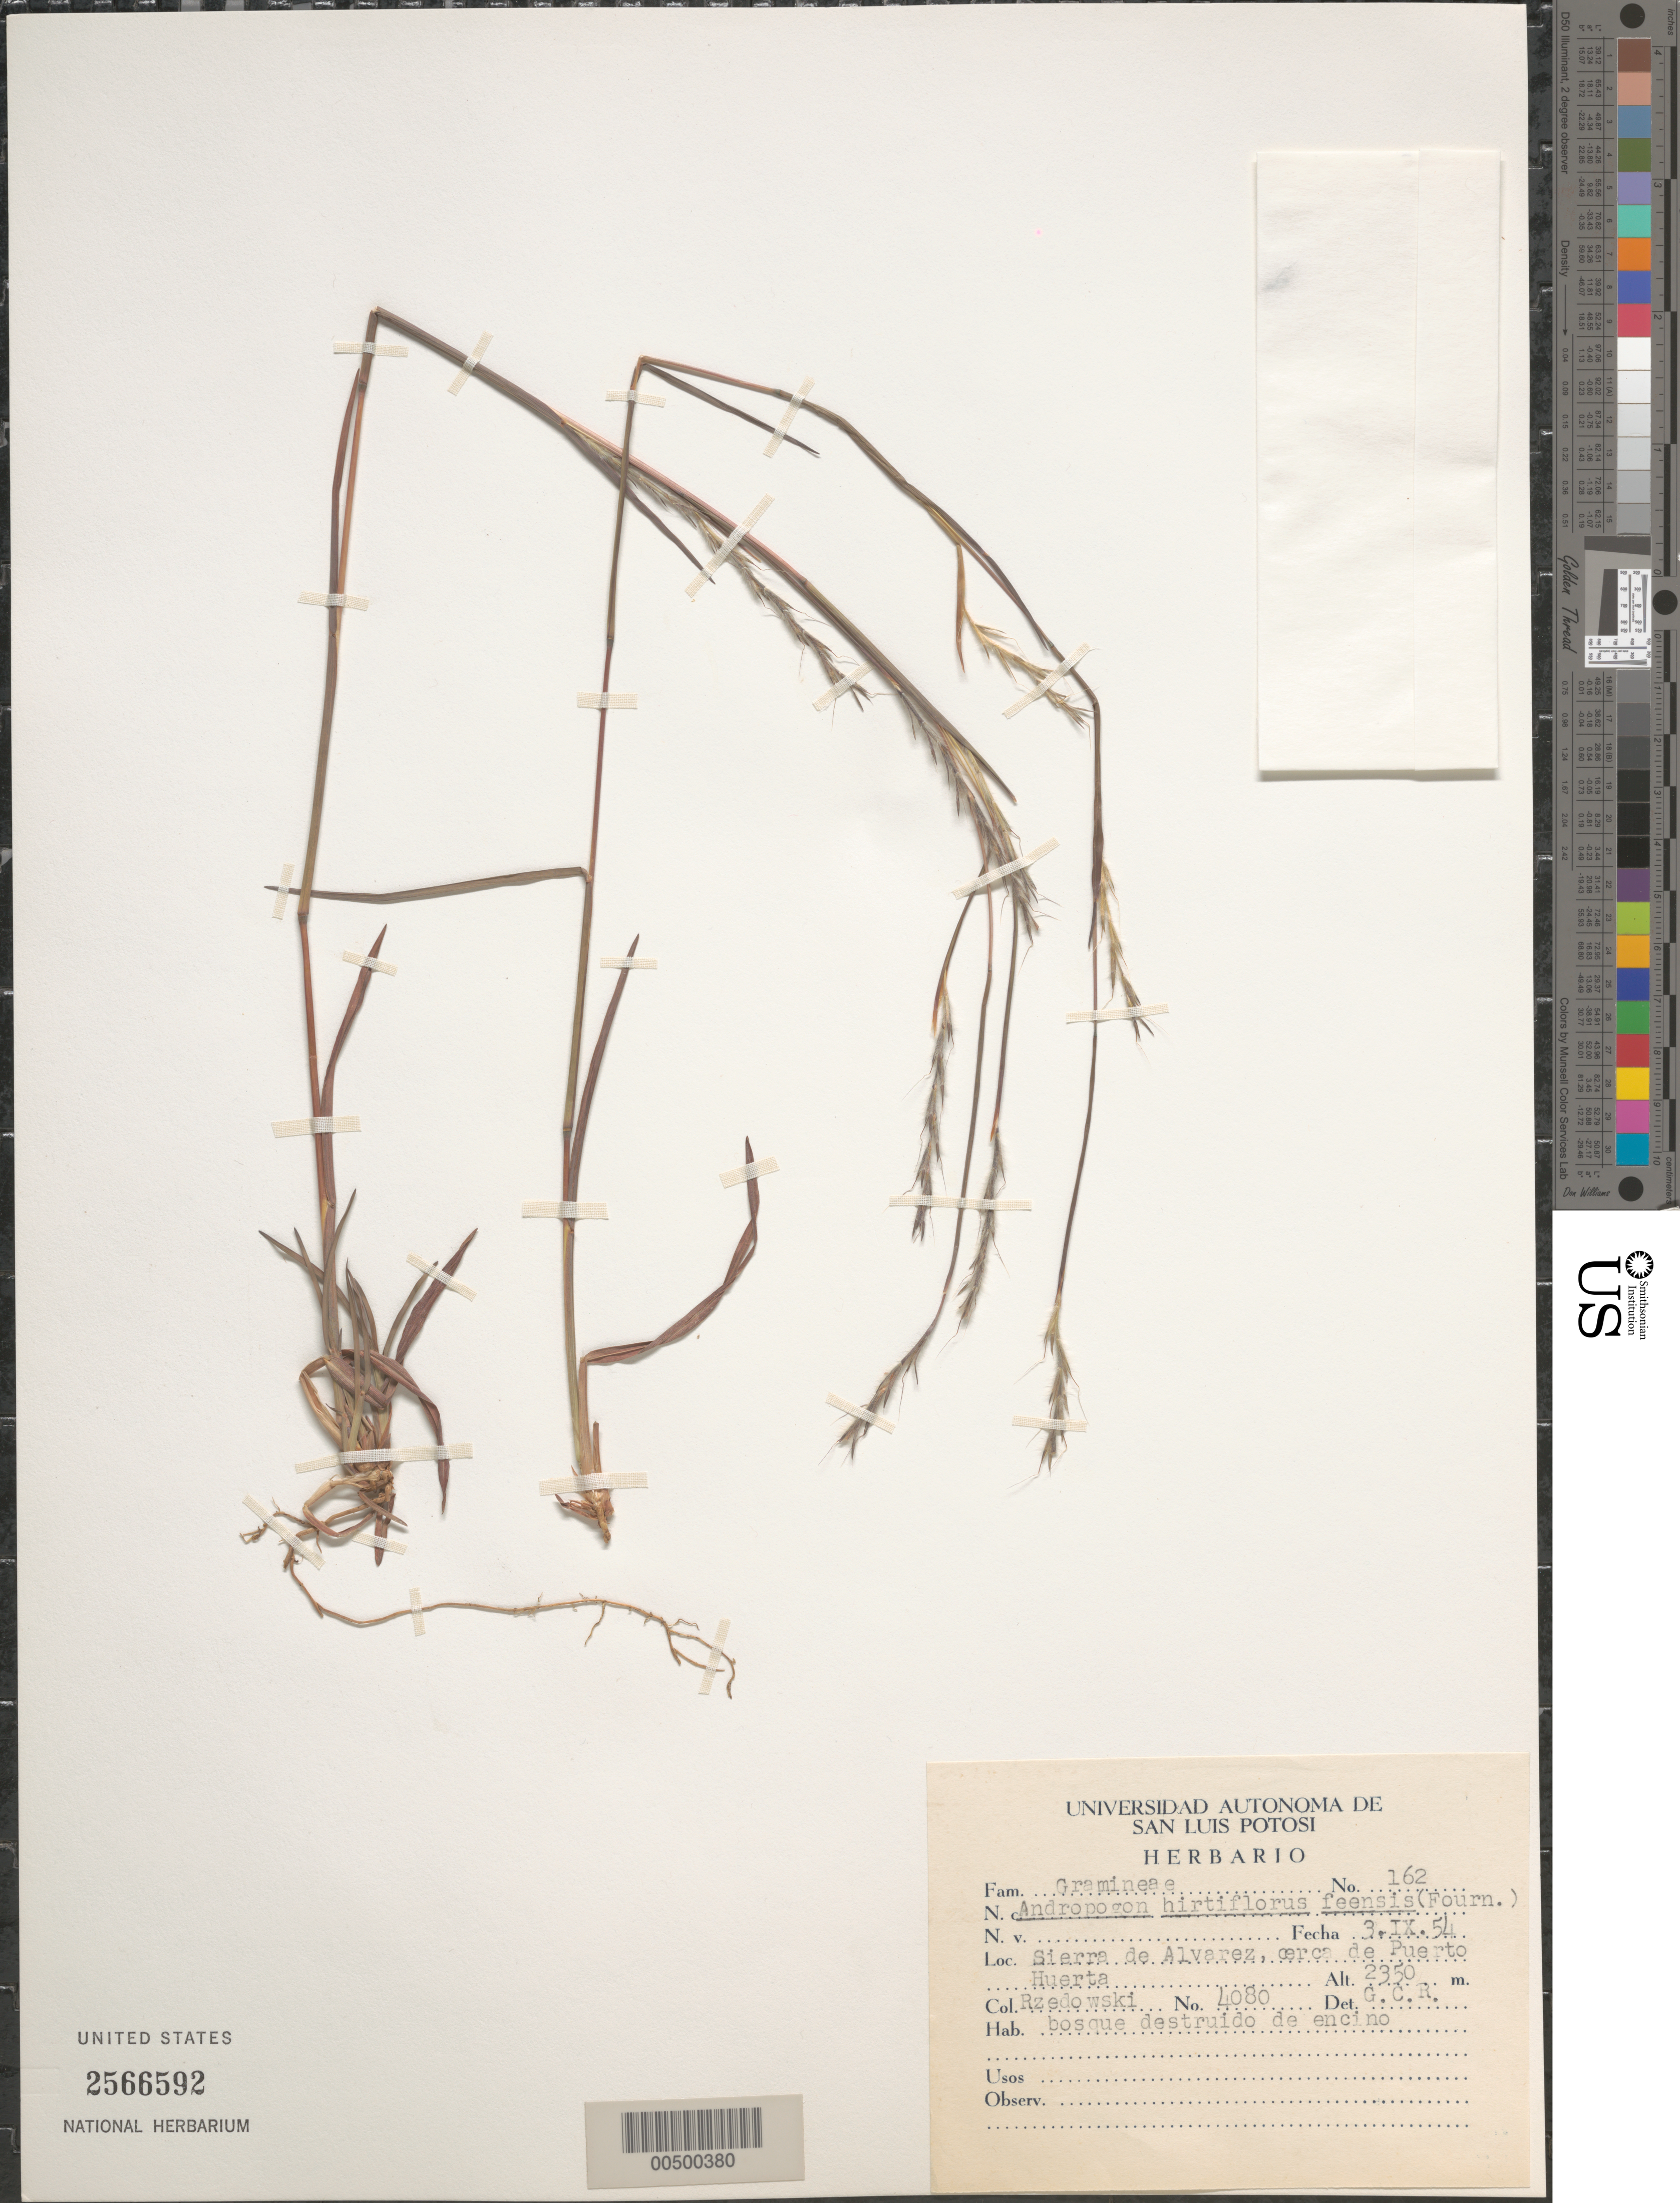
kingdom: Plantae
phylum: Tracheophyta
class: Liliopsida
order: Poales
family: Poaceae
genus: Schizachyrium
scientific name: Schizachyrium sanguineum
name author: (Retz.) Alston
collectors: J. Rzedowski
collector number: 4080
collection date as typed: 3 Sep 1954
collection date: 1954-09-03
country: Mexico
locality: Sierra de Alvarez, around Puerto Huerta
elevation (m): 2350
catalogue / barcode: US 2566592